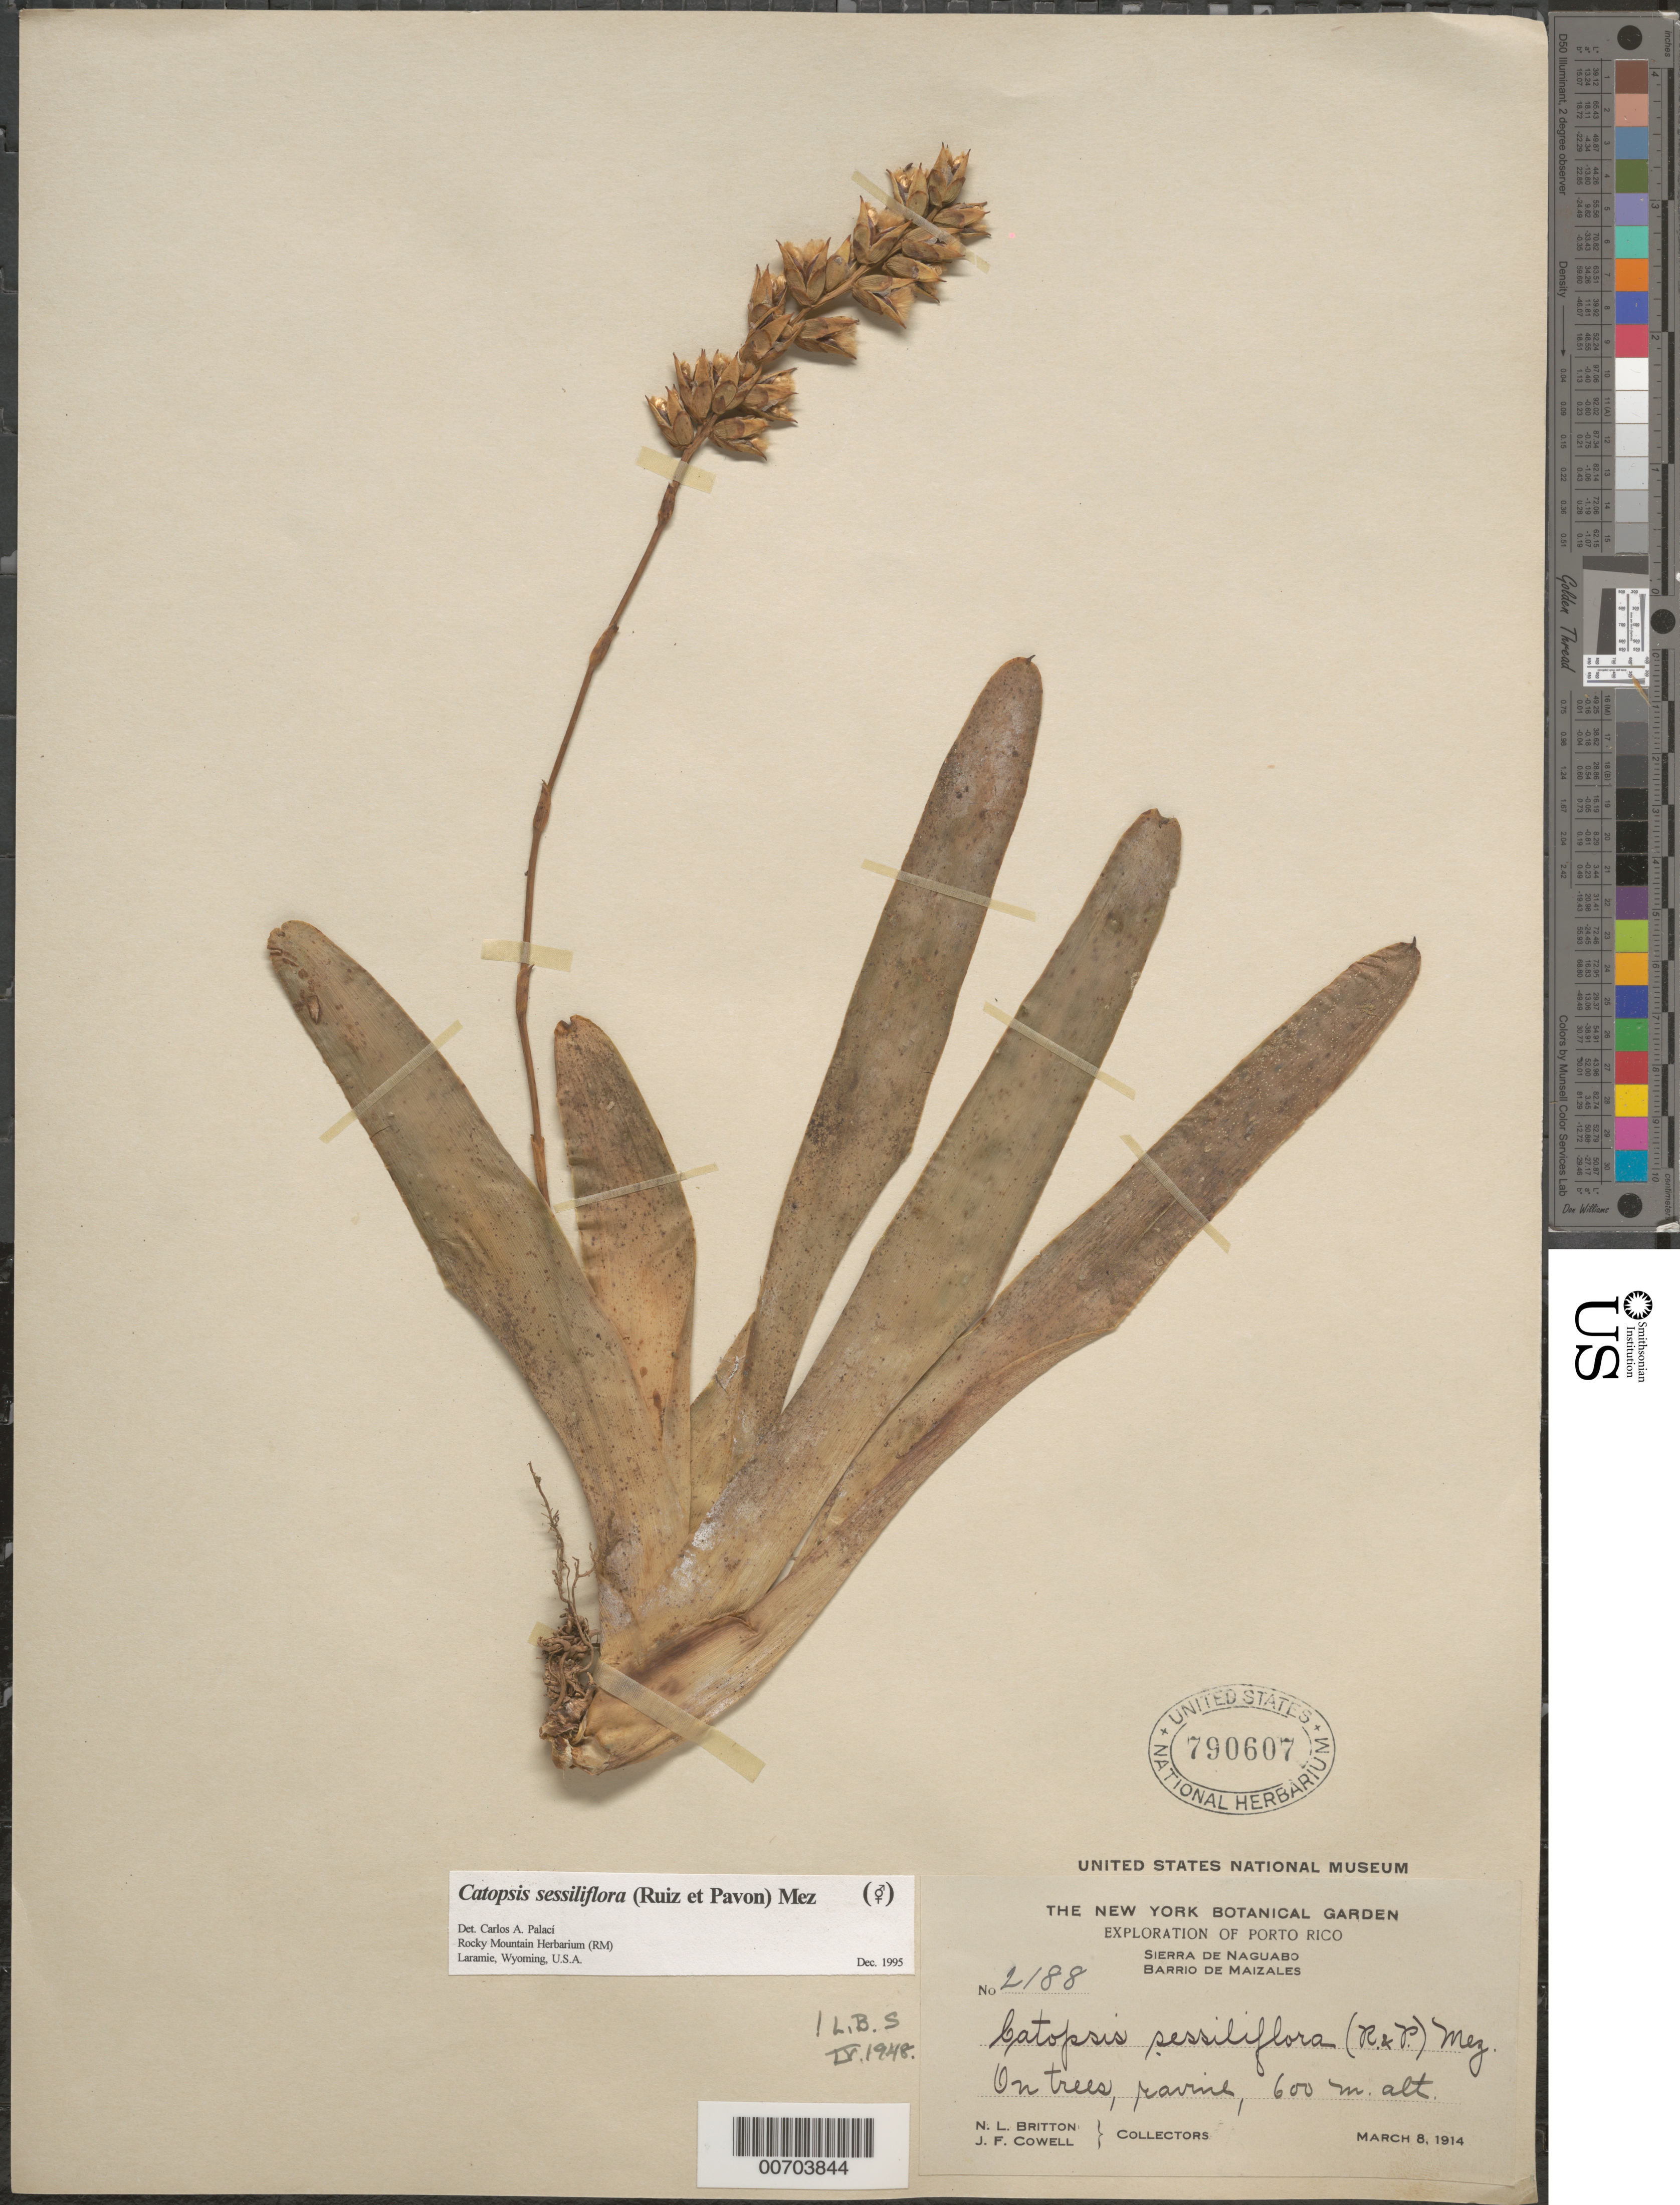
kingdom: Plantae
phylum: Tracheophyta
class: Liliopsida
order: Poales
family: Bromeliaceae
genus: Catopsis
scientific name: Catopsis sessiliflora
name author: (Ruiz & Pav.) Mez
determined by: Palací, C. A., (RM), University of Wyoming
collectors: N. Britton & J. F. Cowell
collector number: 2188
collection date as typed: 08 Mar 1914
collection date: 1914-03-08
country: Puerto Rico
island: Greater Antilles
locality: Sierra de Naguabo; Barrio de Maizales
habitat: On trees, ravine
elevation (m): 600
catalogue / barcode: US 790607